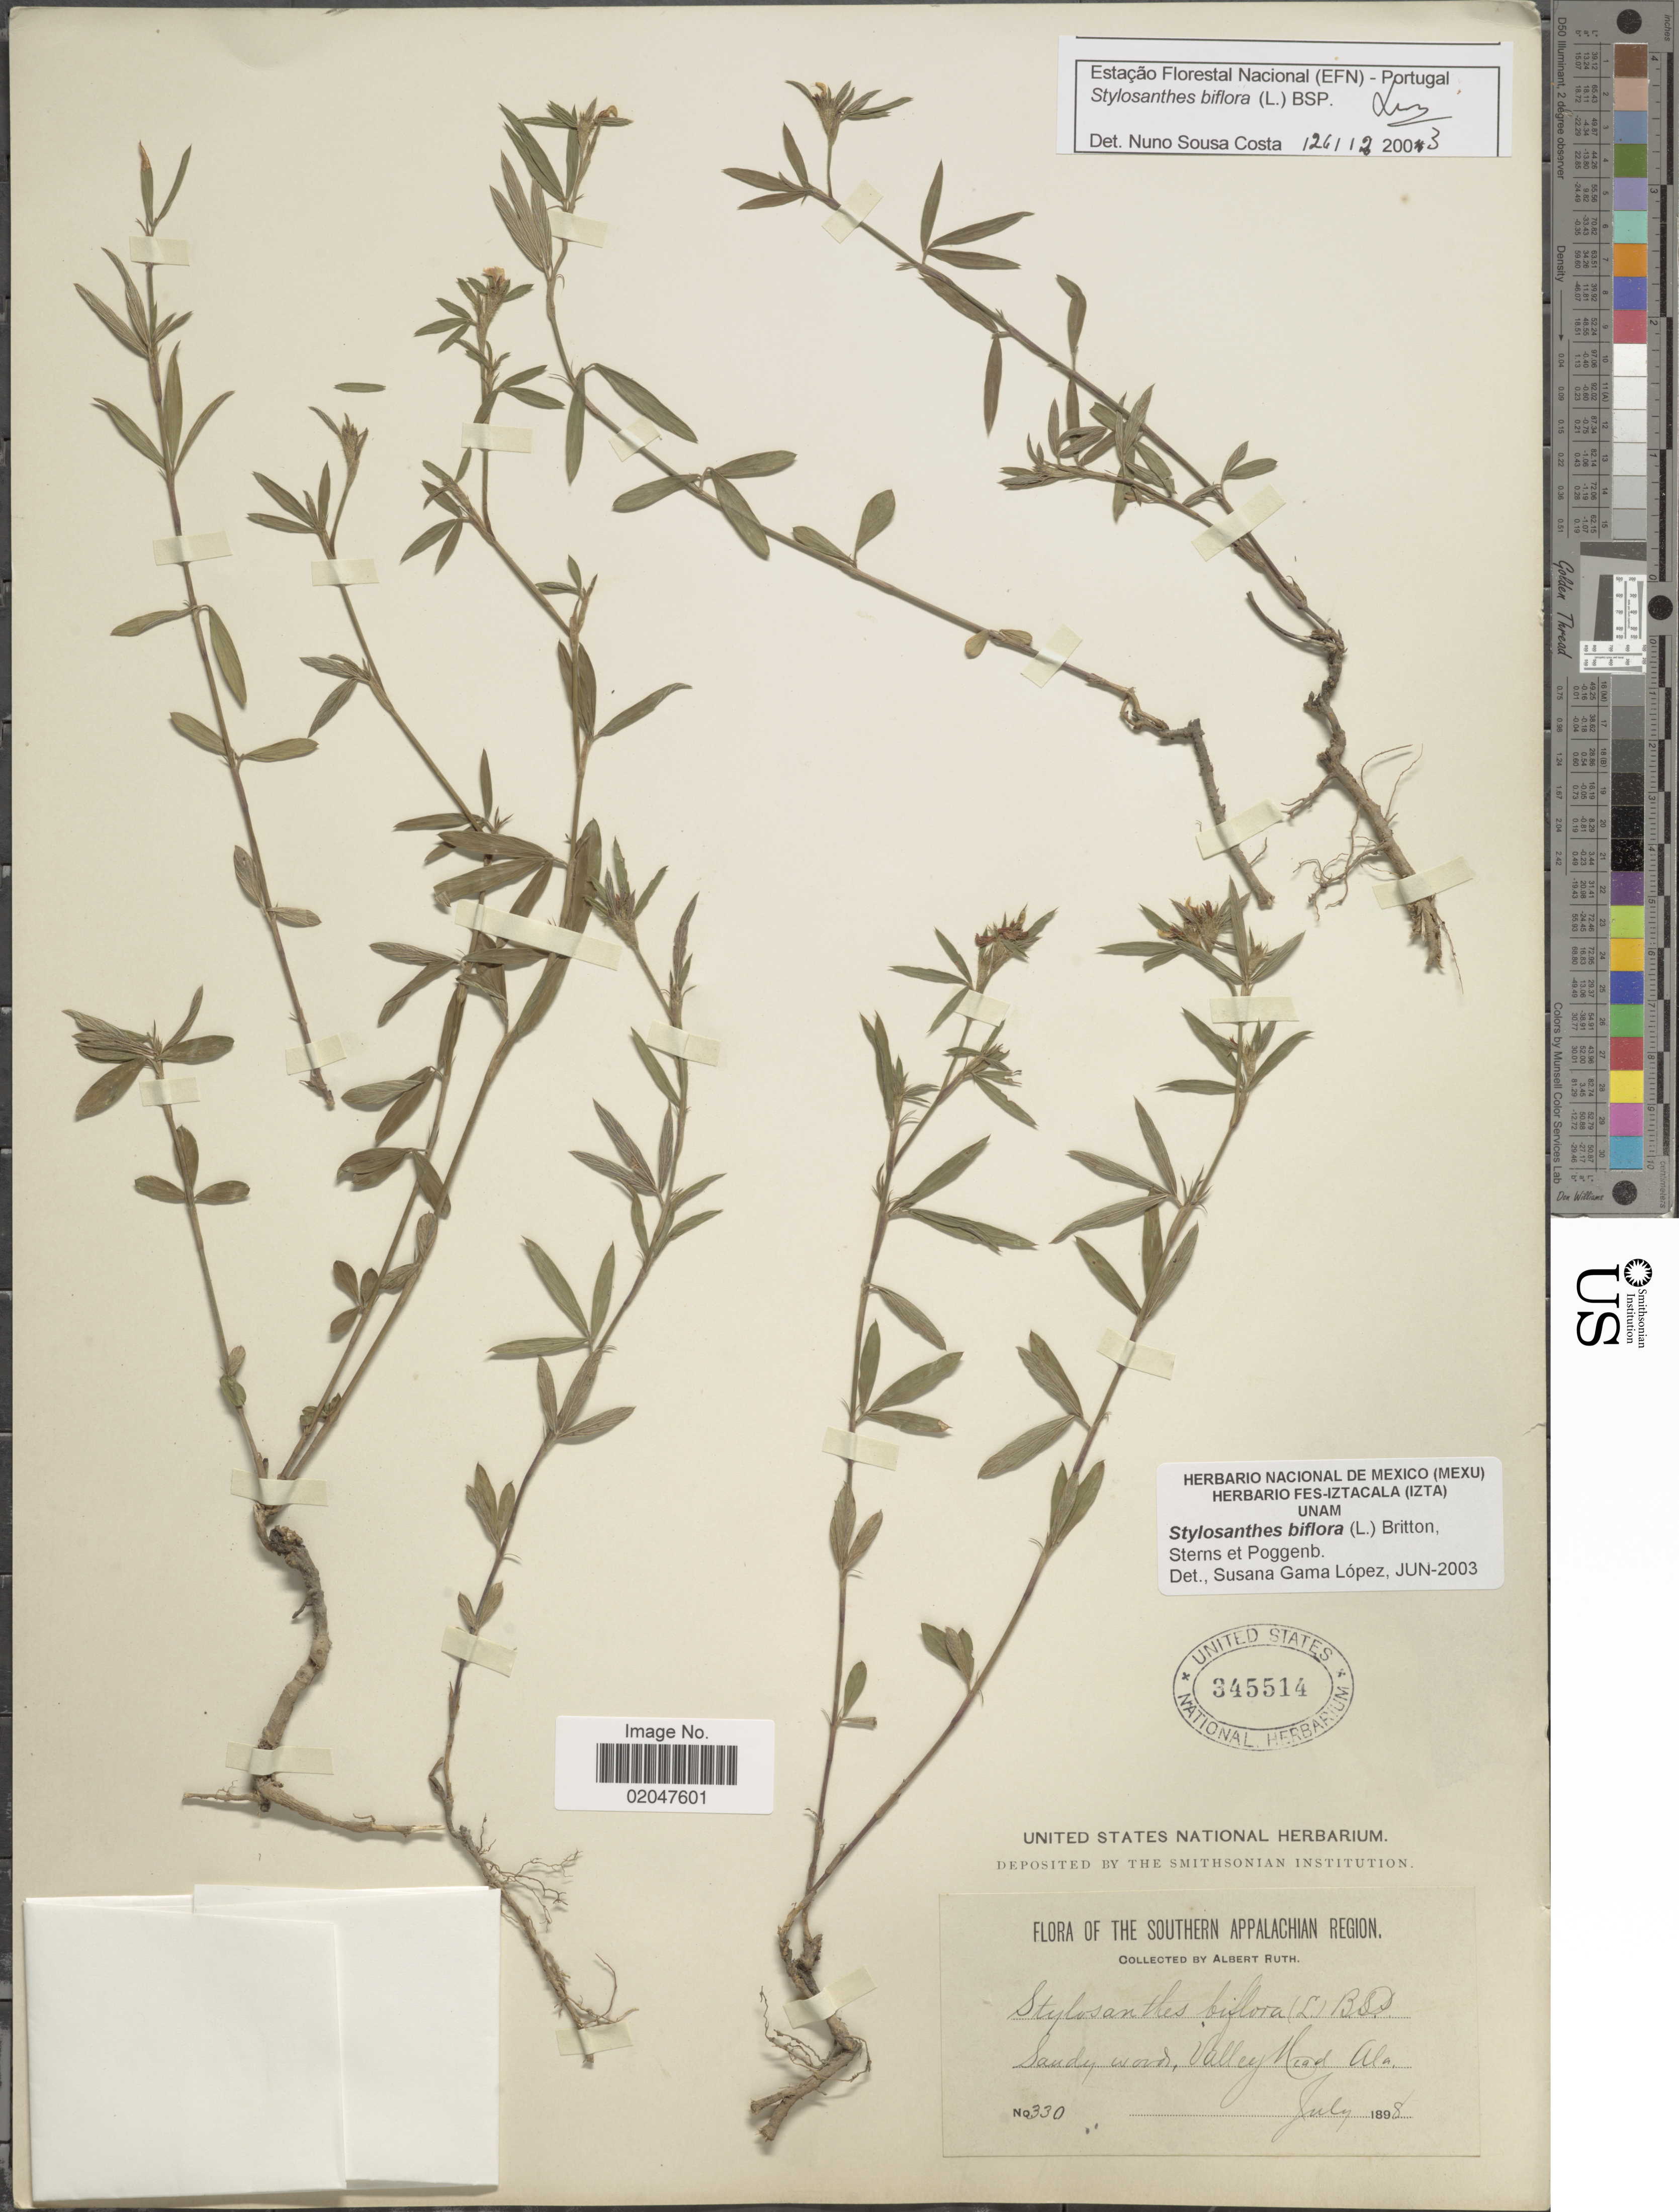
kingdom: Plantae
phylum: Tracheophyta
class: Magnoliopsida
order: Fabales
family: Fabaceae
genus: Stylosanthes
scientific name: Stylosanthes biflora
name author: (L.) Britton et al.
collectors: A. Ruth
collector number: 330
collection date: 1898-07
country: United States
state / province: Alabama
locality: Southern Appalachian Region, valley Mead, Ala.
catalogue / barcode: US 345514